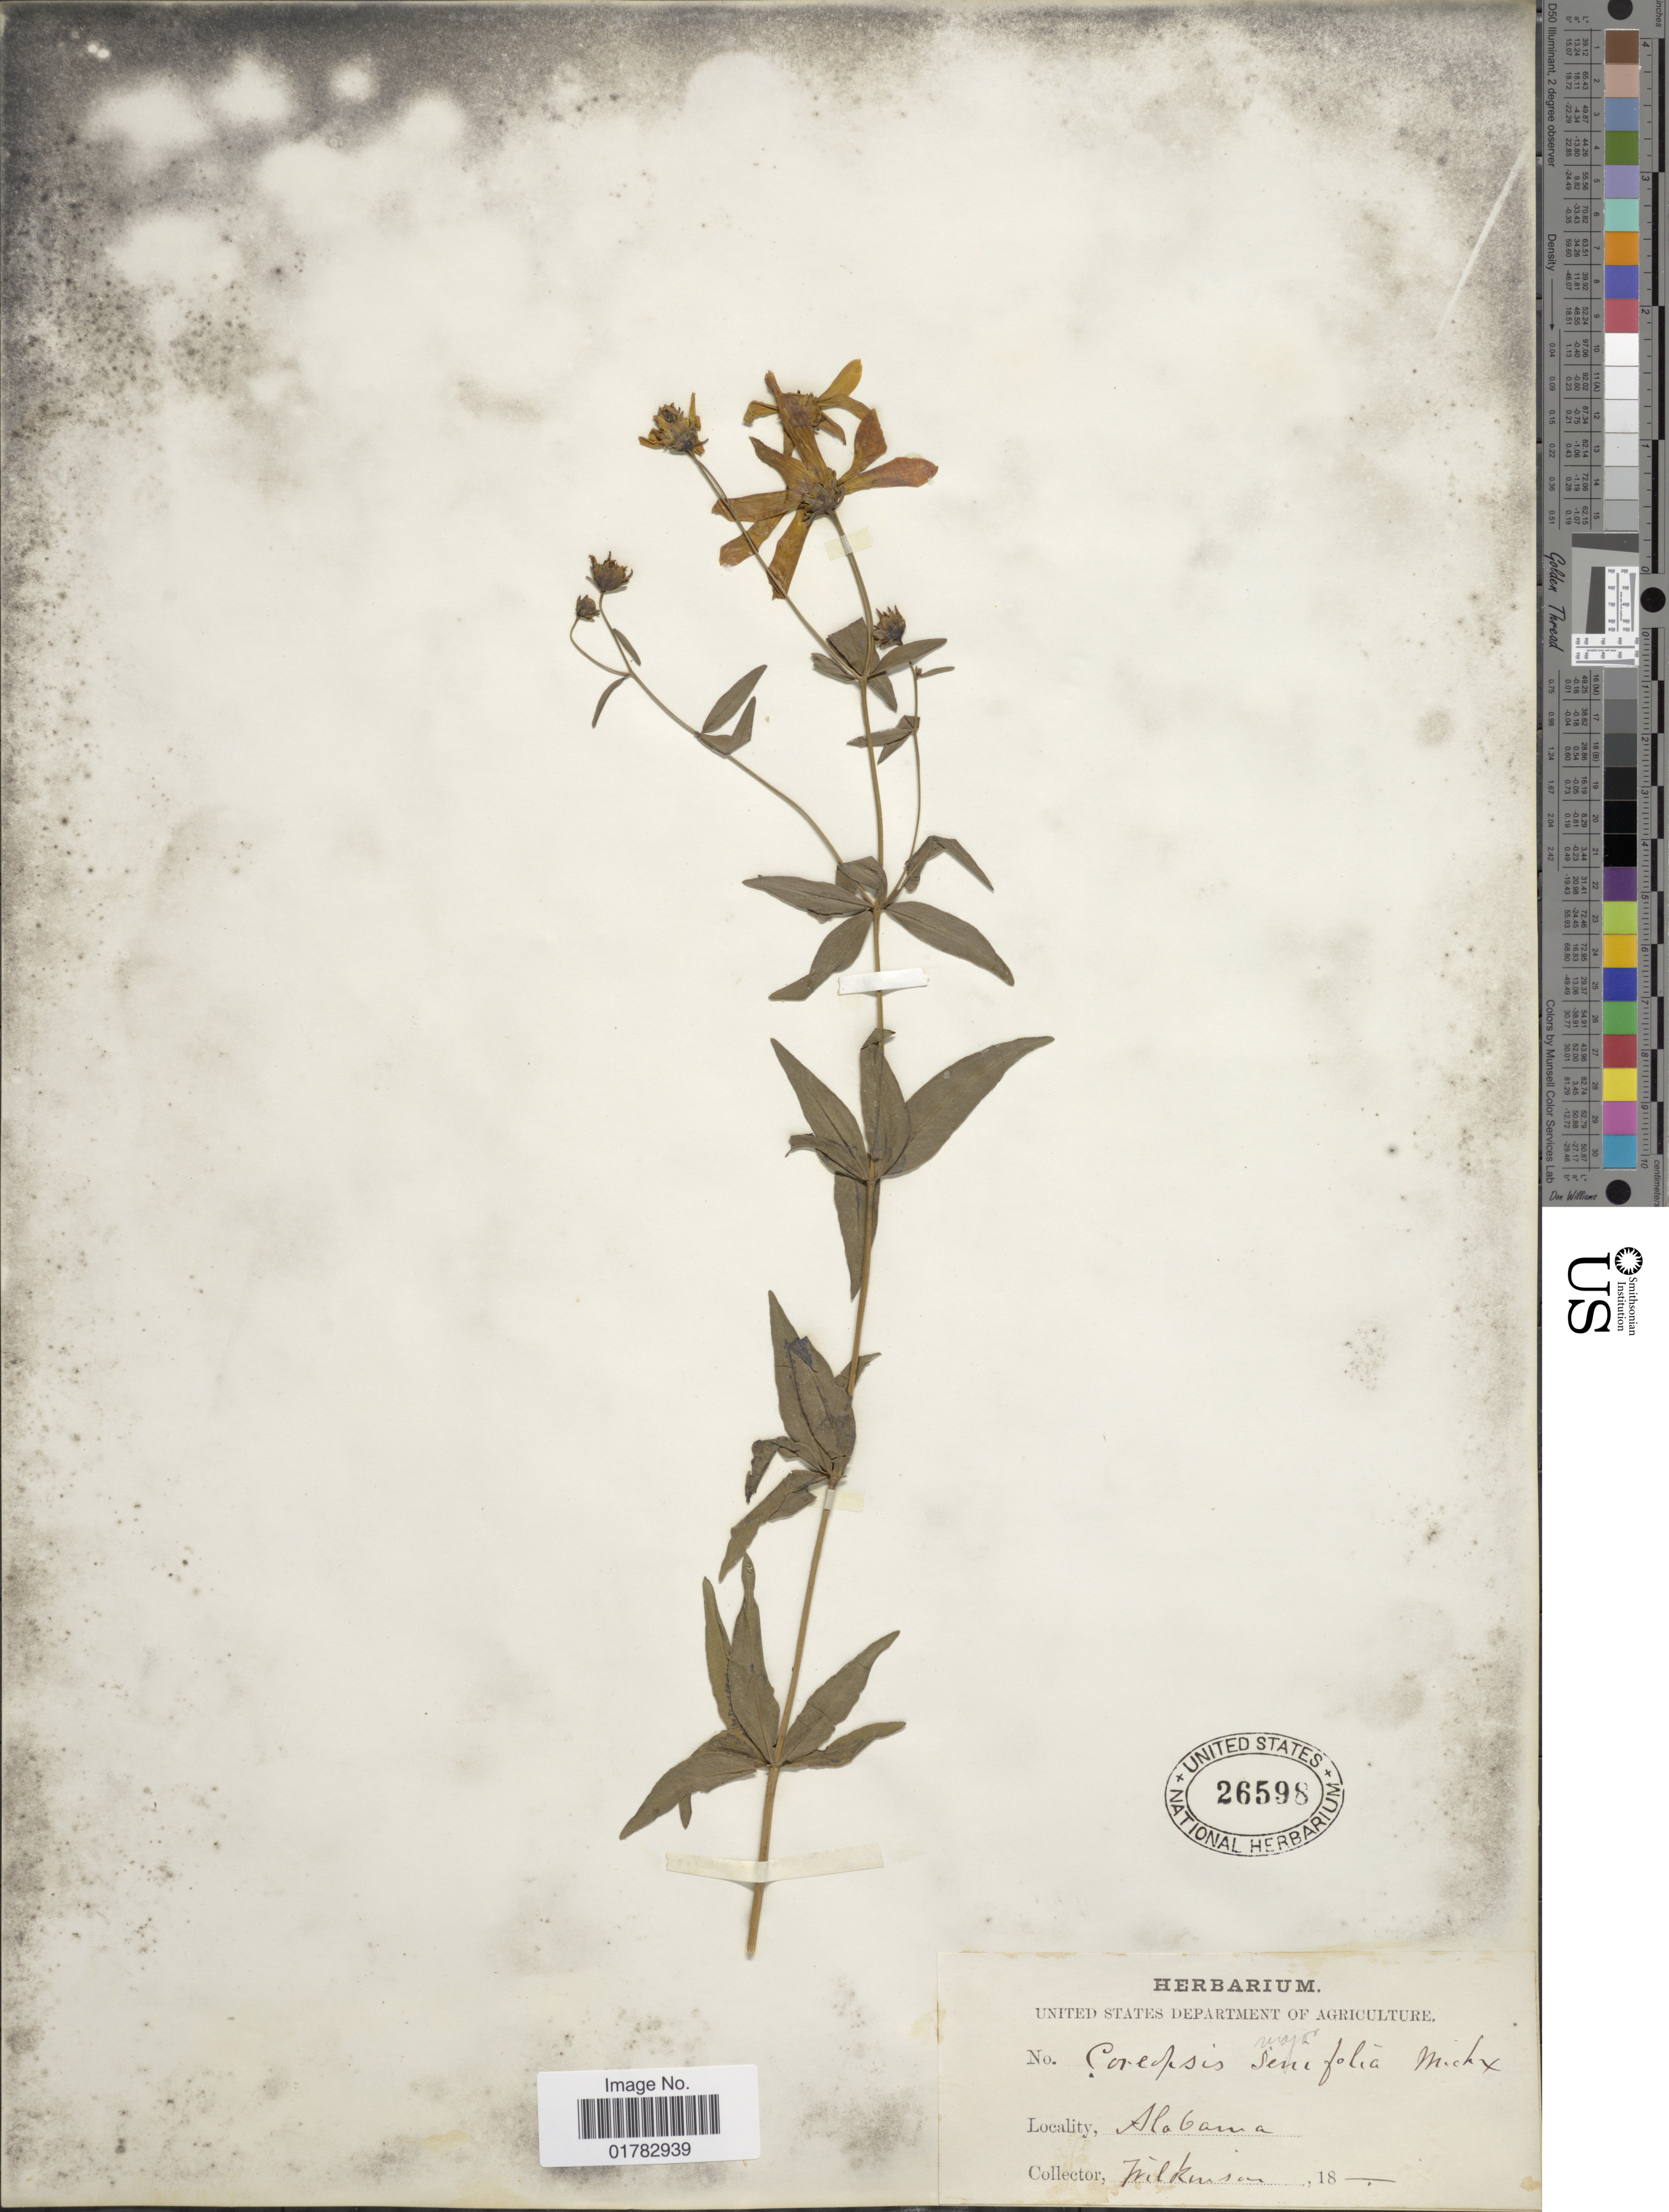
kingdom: Plantae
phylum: Tracheophyta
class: Magnoliopsida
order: Asterales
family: Asteraceae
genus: Coreopsis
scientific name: Coreopsis major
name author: Walter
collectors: Wilkinson, --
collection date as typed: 18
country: United States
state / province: Alabama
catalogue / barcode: US 26598